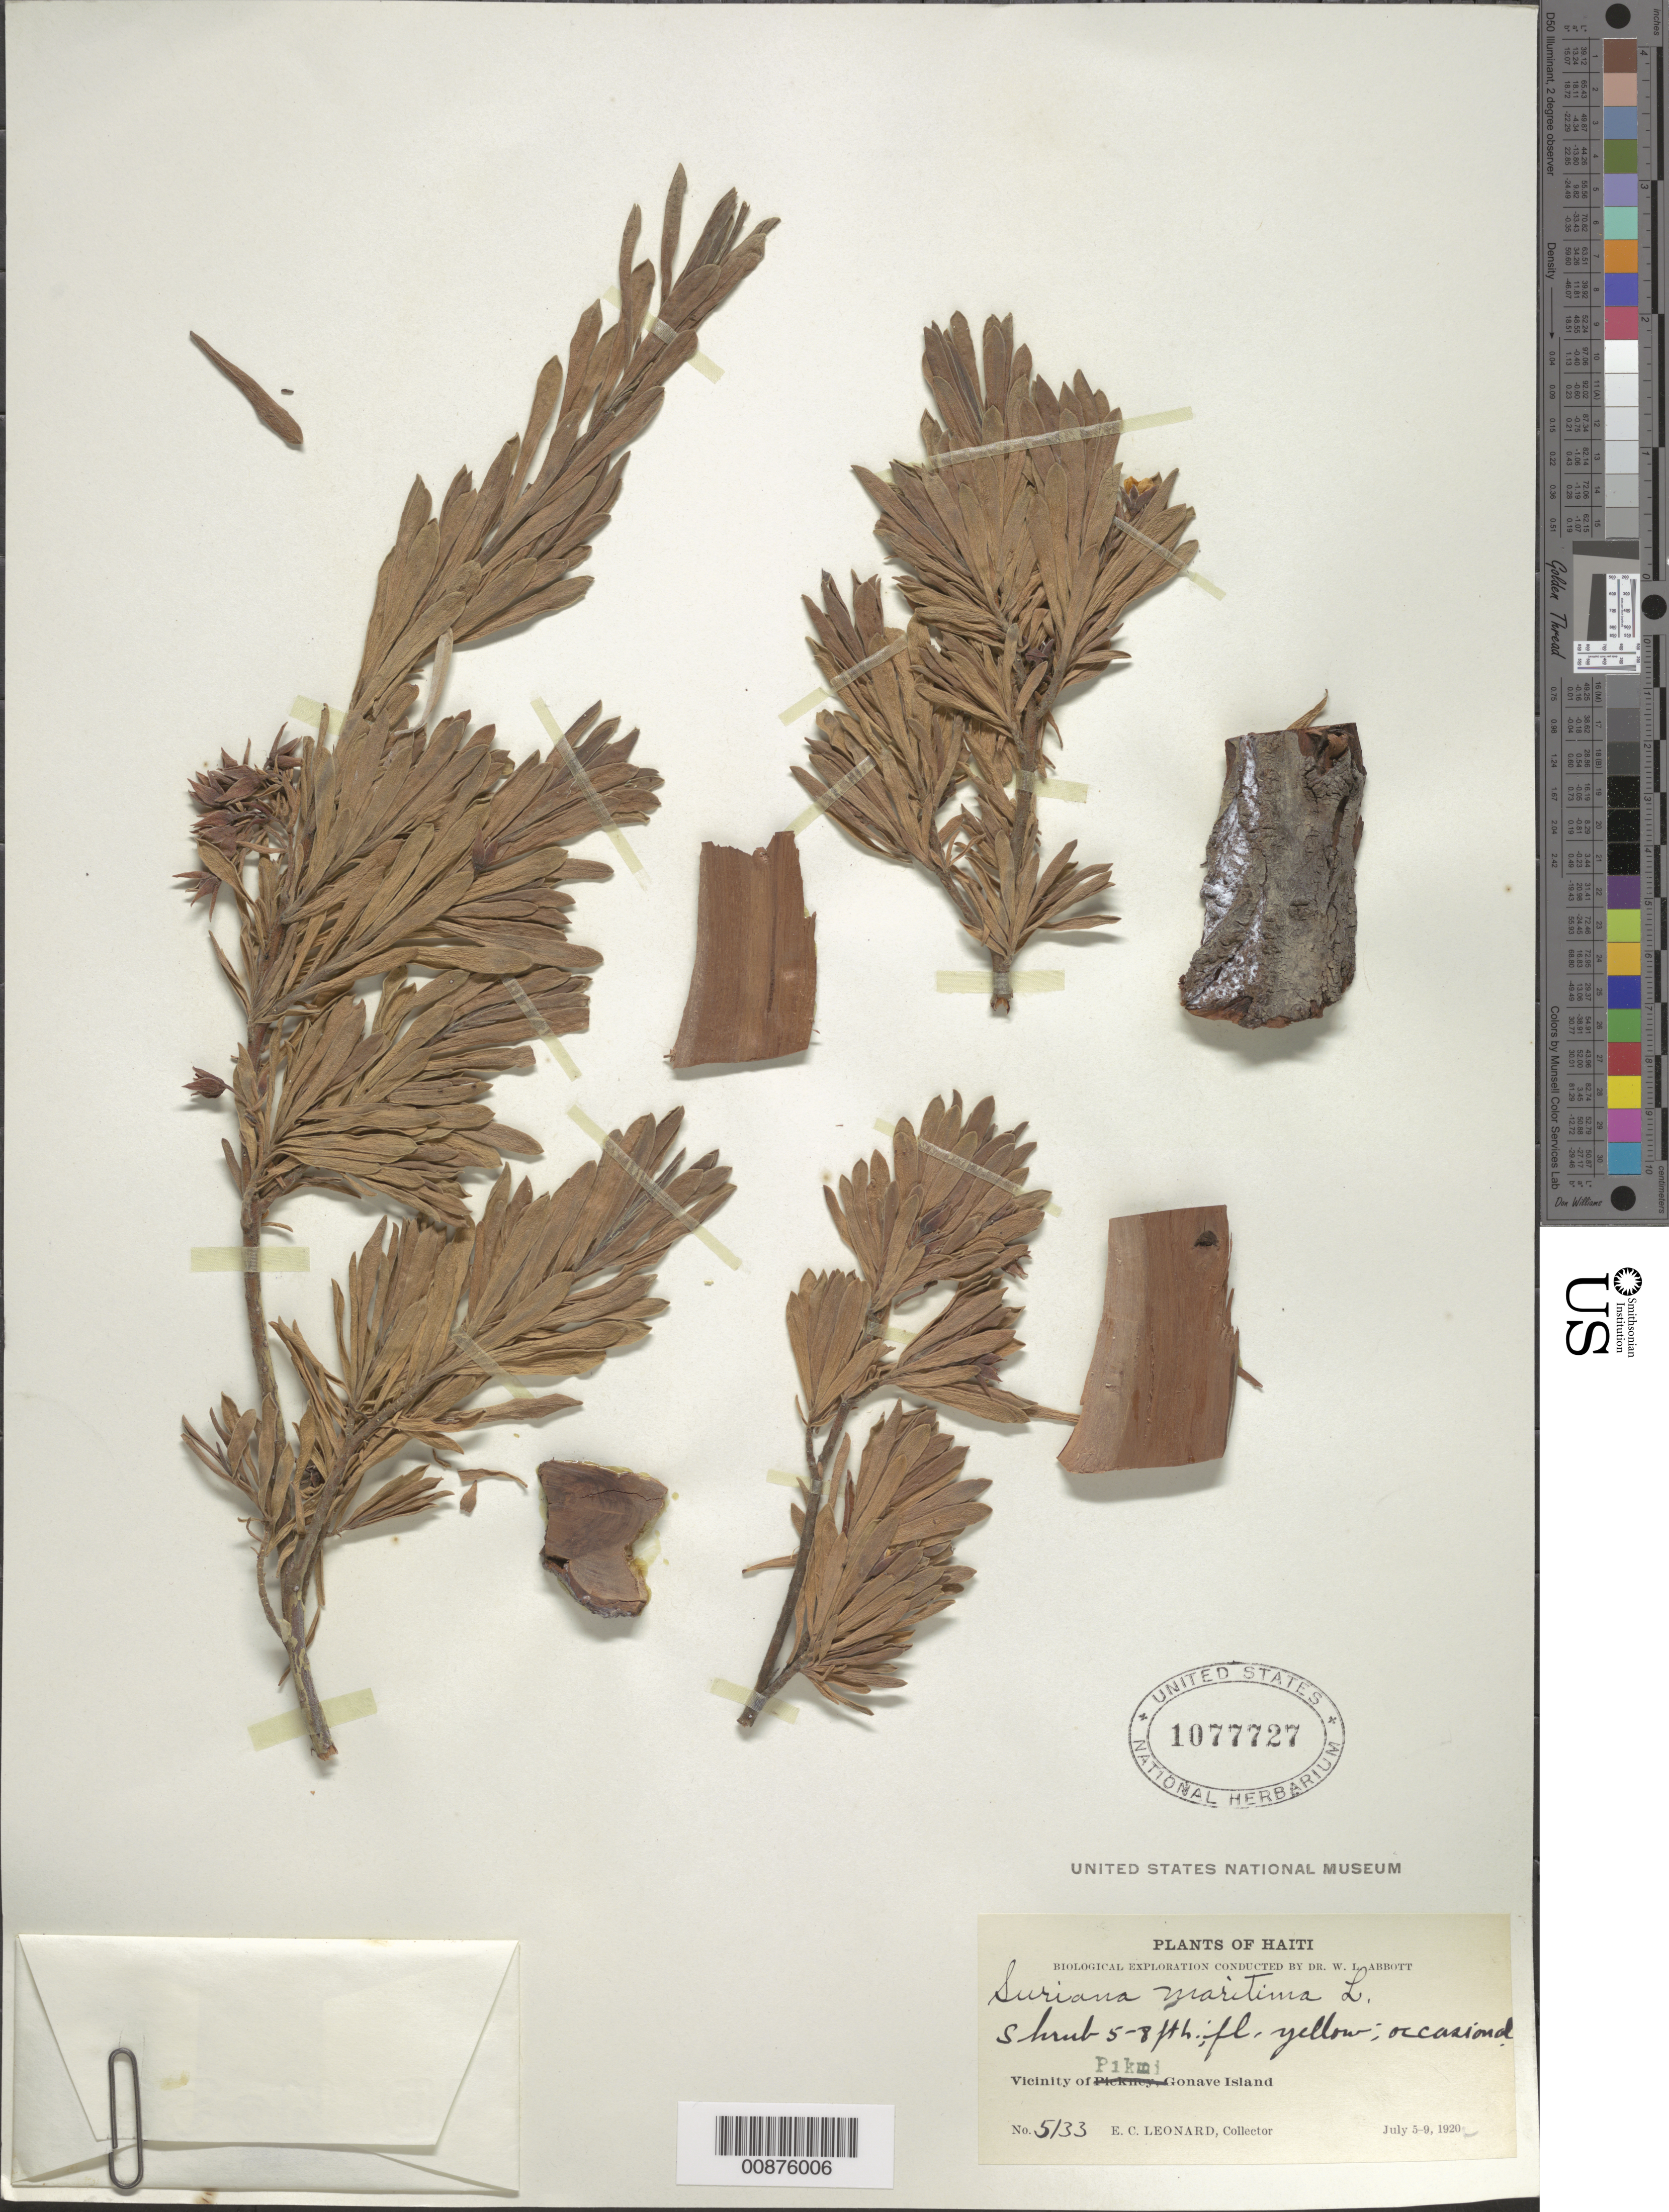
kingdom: Plantae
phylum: Tracheophyta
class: Magnoliopsida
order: Fabales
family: Surianaceae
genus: Suriana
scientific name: Suriana maritima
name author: L.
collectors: E. C. Leonard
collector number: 5133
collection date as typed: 05 Jul 1920 to 09 Jul 1920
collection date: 1920-07-05/1920-07-09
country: Haiti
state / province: Ouest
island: Île de la Gonâve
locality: Vicinity of Pikmi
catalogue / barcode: US 1077727